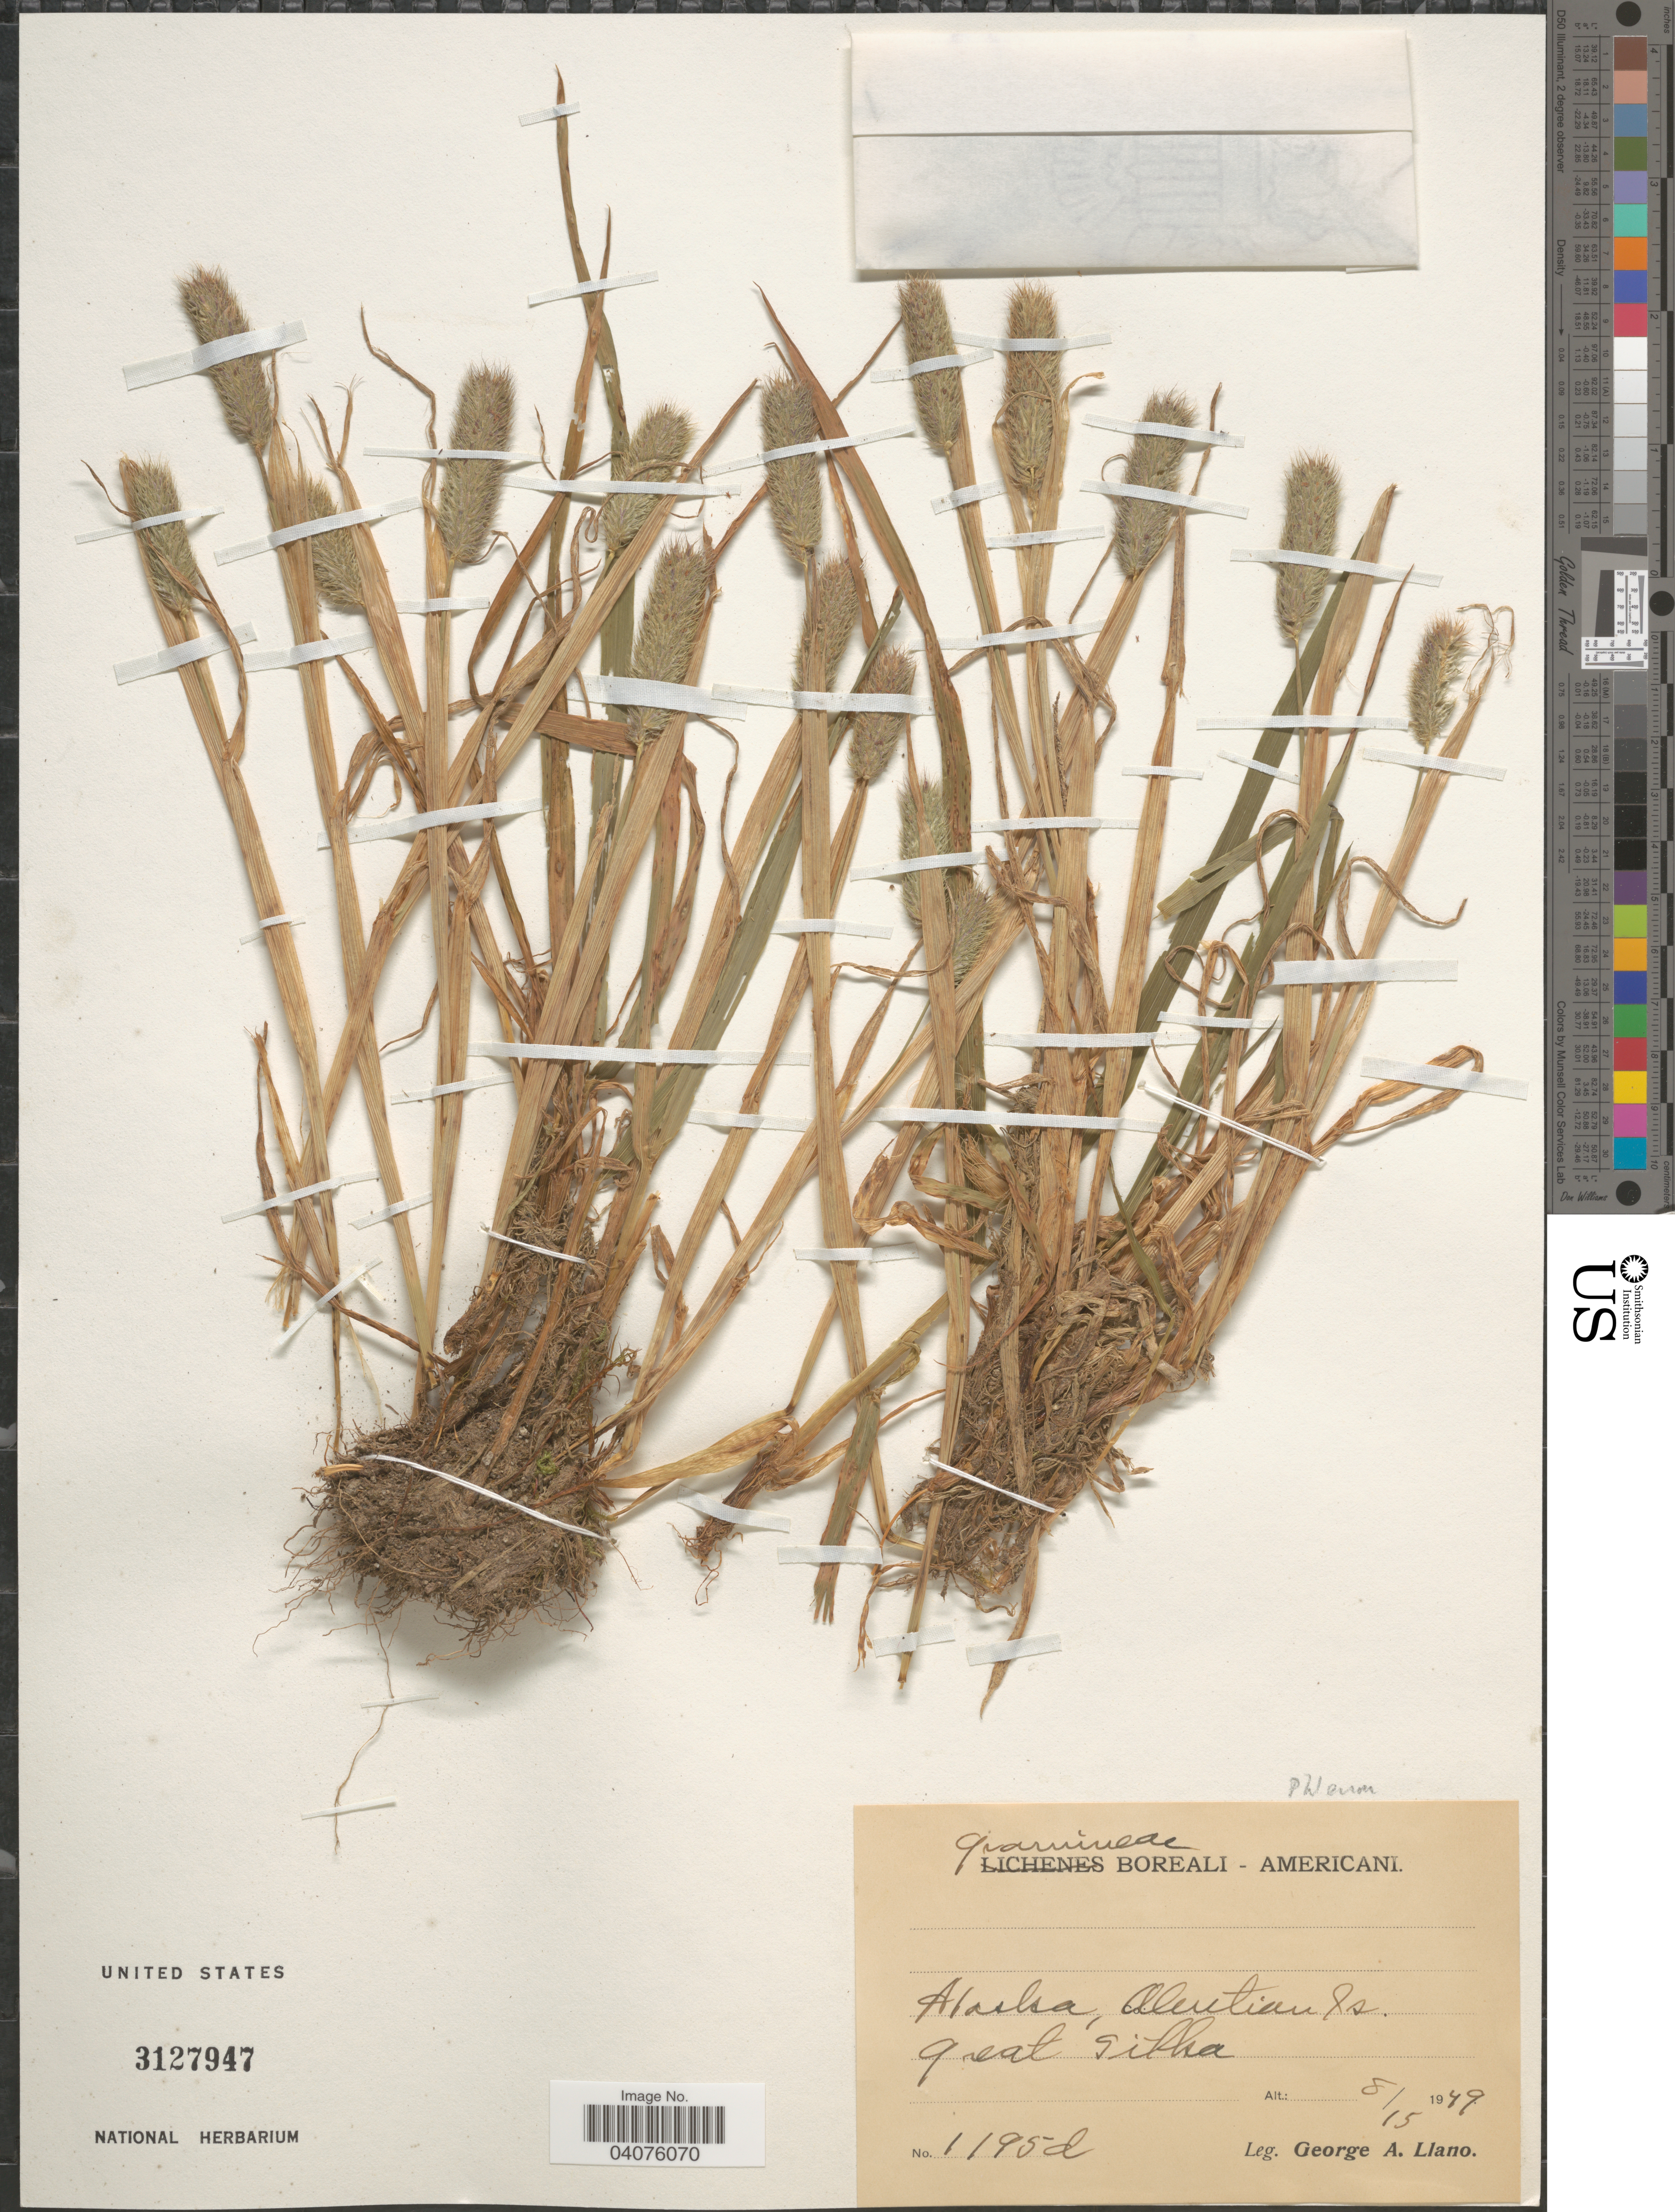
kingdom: Plantae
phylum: Tracheophyta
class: Liliopsida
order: Poales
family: Poaceae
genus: Phleum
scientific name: Phleum sp.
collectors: G. Llano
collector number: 1195d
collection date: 1949-08-15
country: United States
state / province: Alaska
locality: Boreali - Americani. Aleutian Is. Great Sitka.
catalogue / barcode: US 3127947